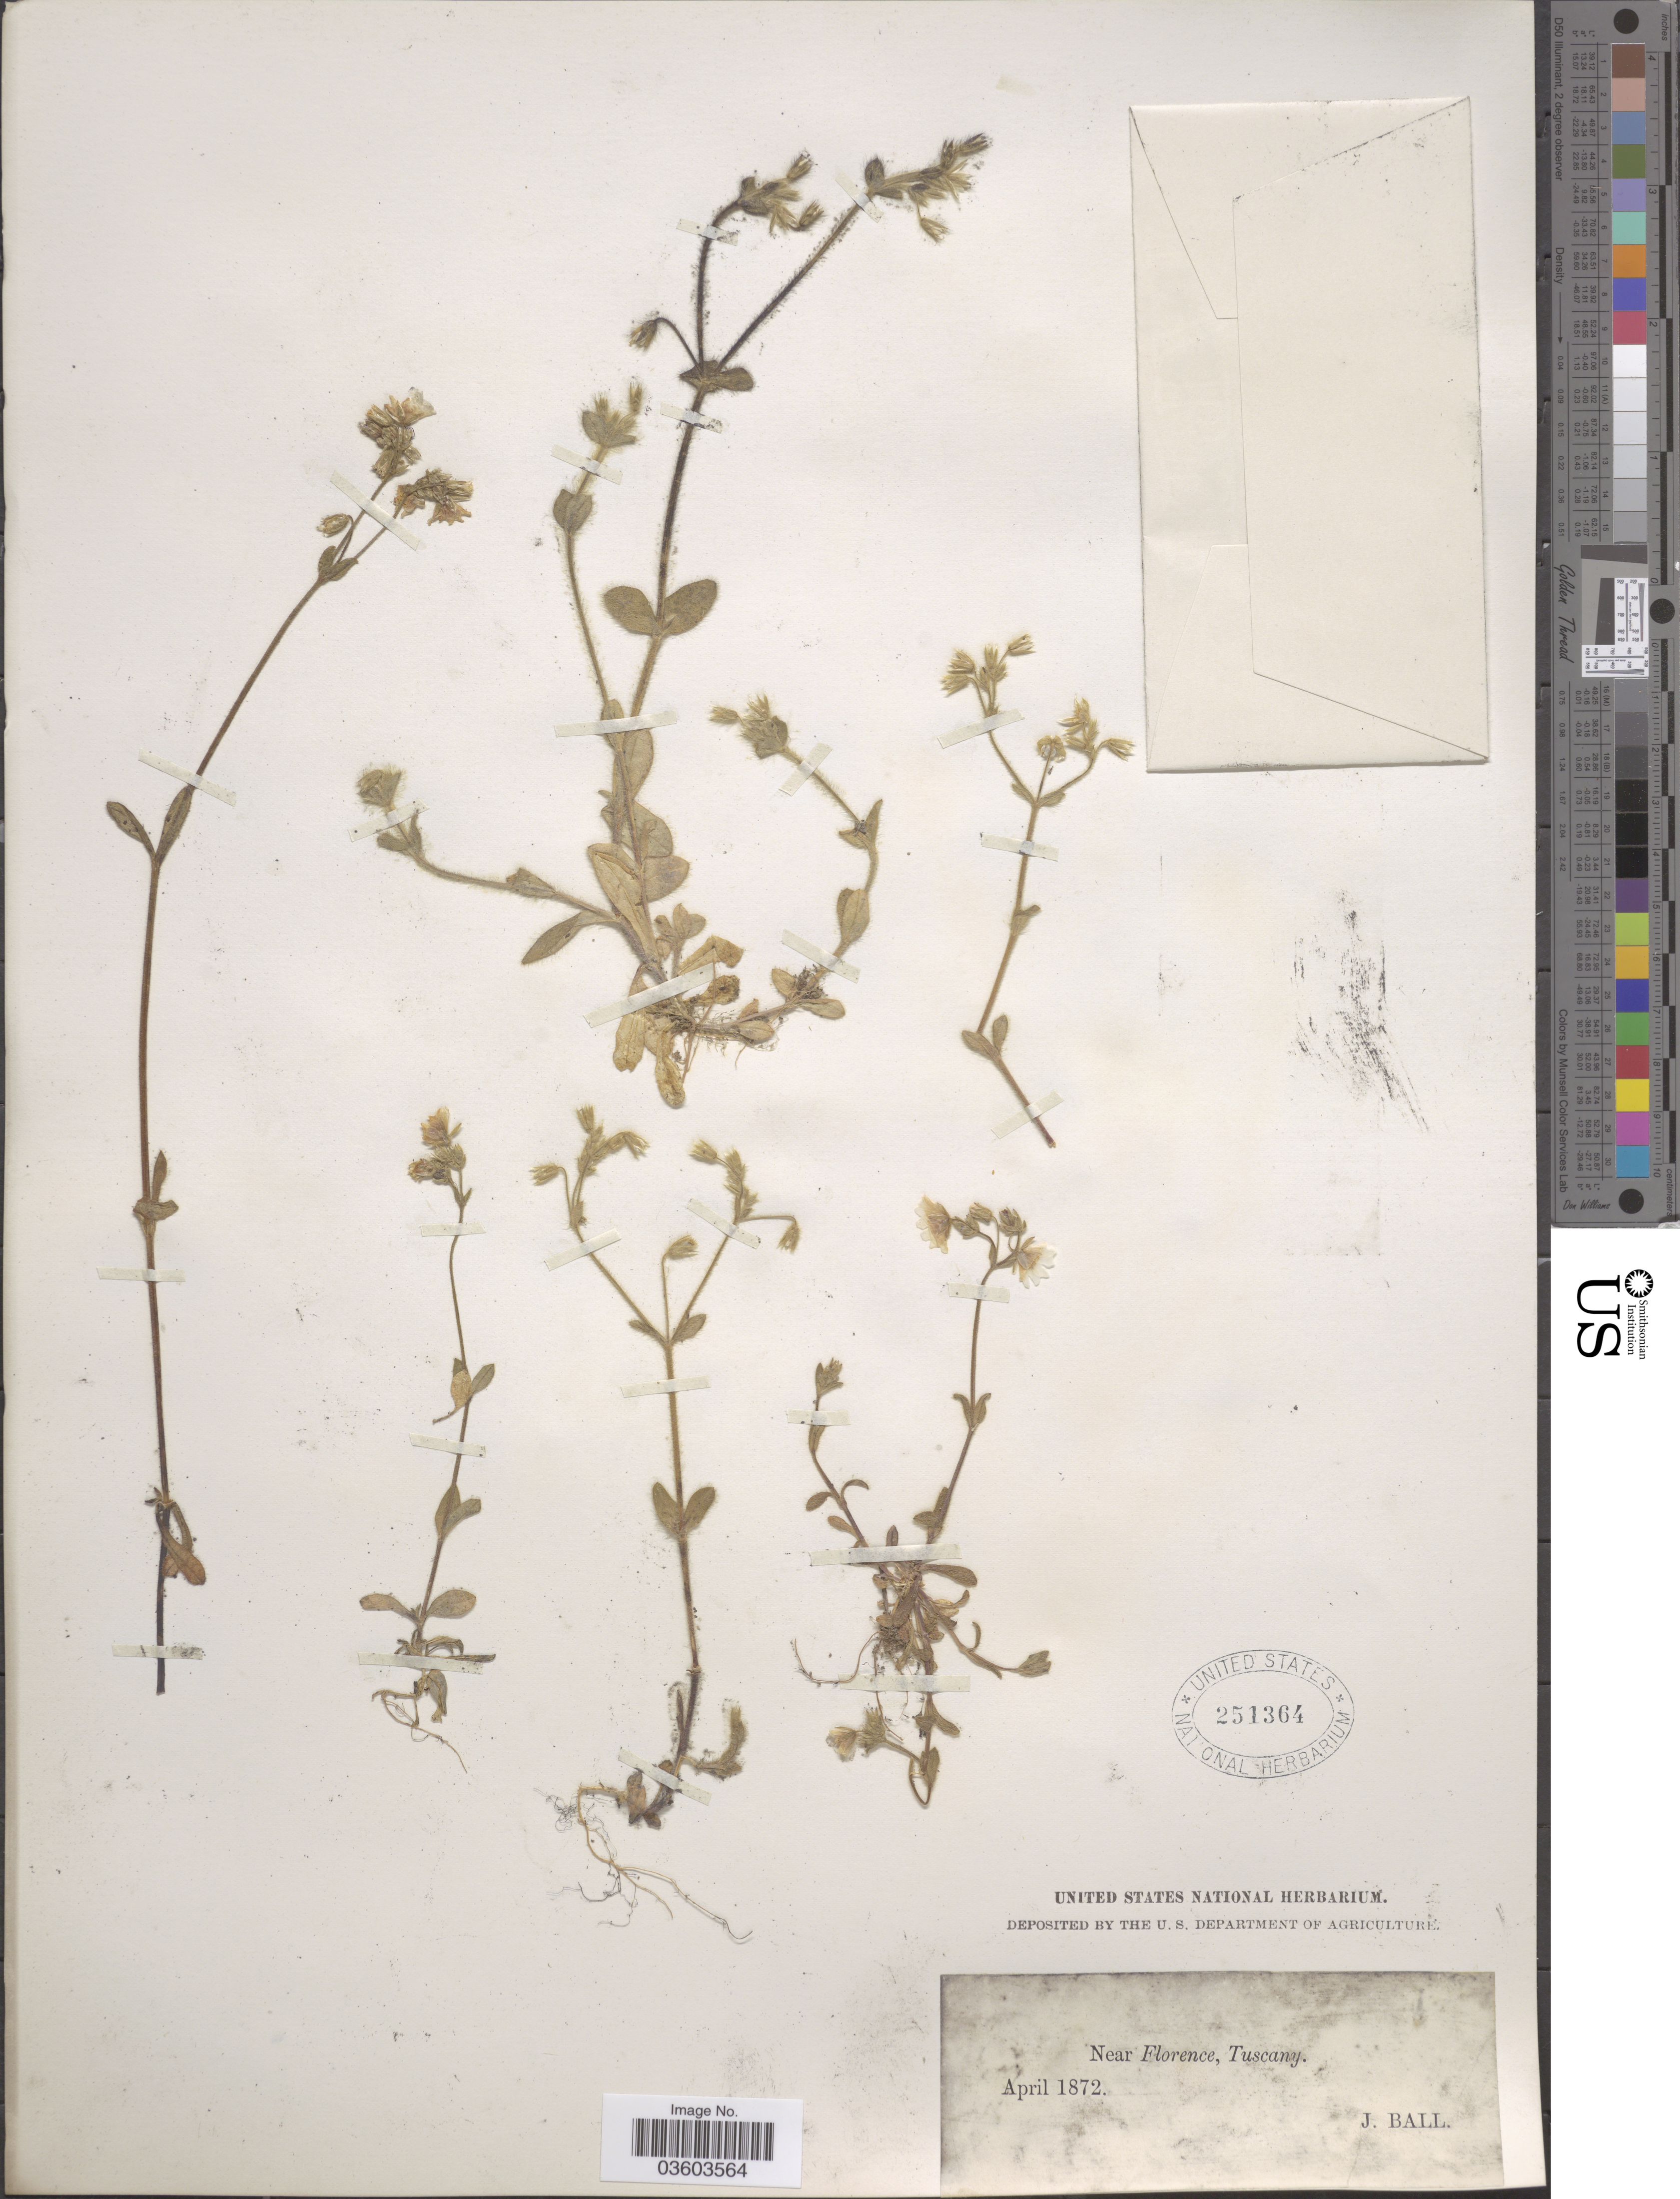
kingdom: Plantae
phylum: Tracheophyta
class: Magnoliopsida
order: Caryophyllales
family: Caryophyllaceae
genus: Cerastium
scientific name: Cerastium sp.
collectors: J. Ball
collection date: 1872-04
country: Italy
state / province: Tuscany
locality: Near Florence.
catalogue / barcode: US 251364